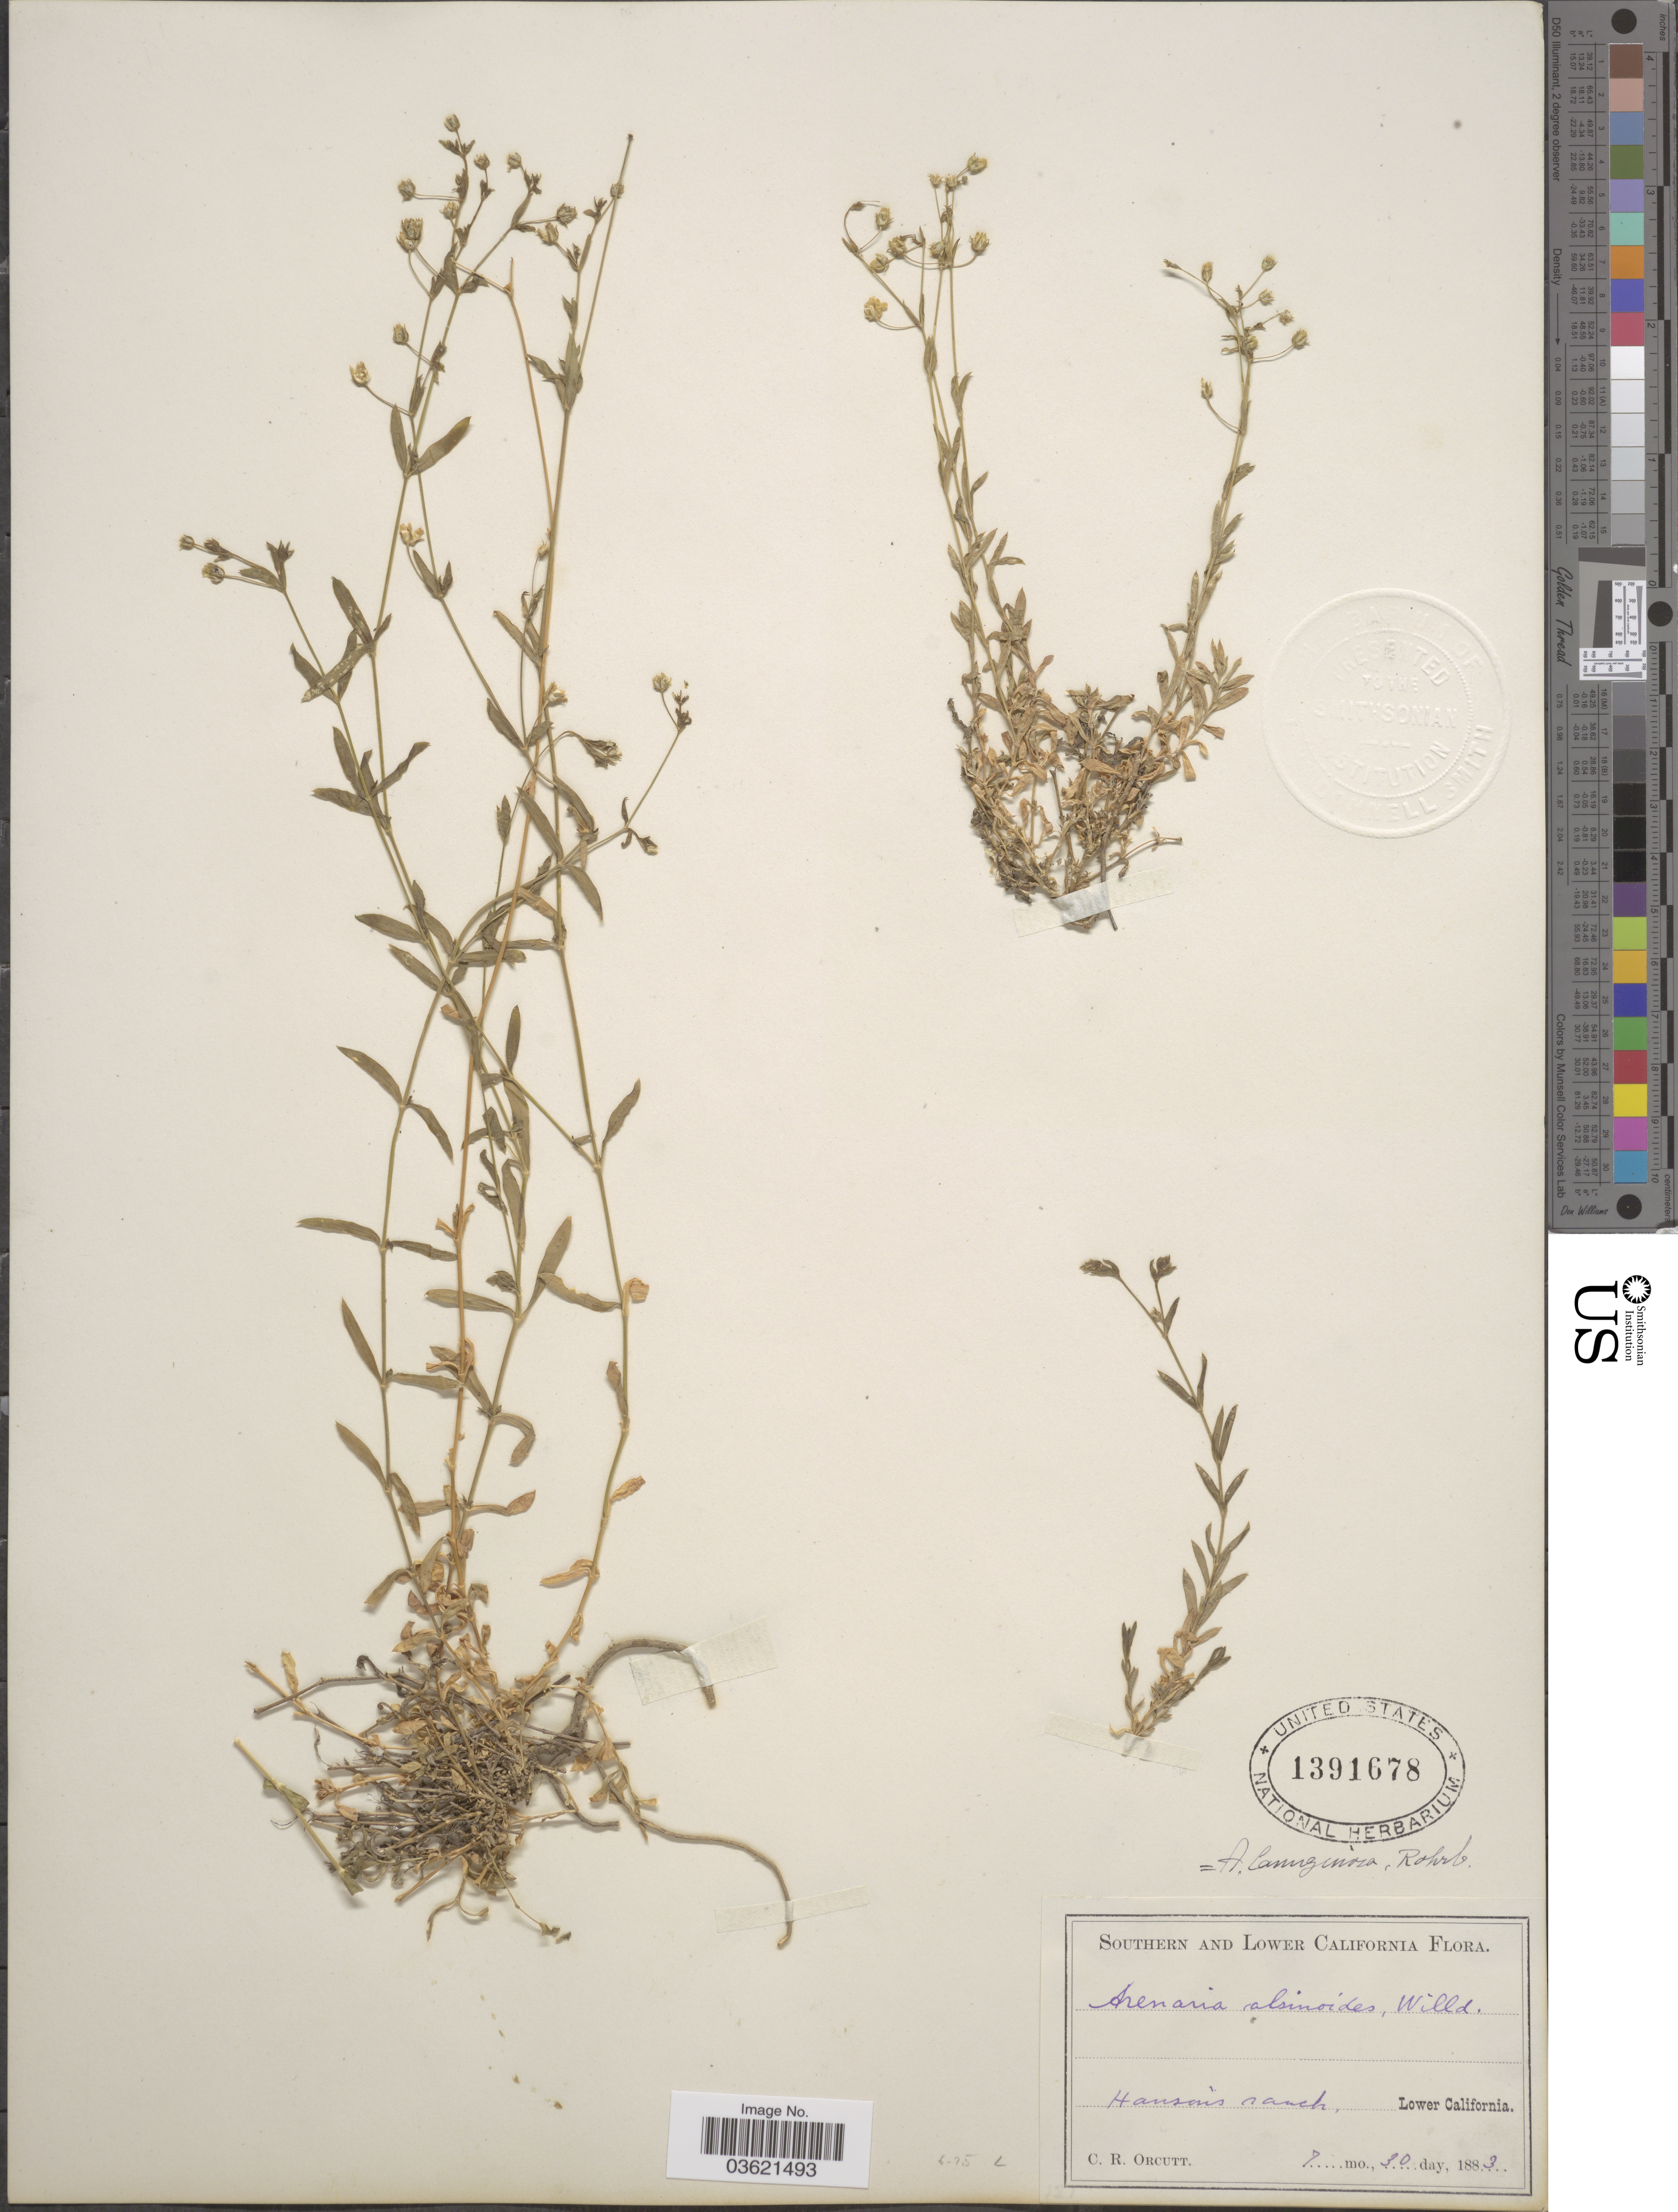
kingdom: Plantae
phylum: Tracheophyta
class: Magnoliopsida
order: Caryophyllales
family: Caryophyllaceae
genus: Arenaria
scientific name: Arenaria lanuginosa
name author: (Michx.) Rohrb.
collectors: C. R. Orcutt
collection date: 1883-07-30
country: Mexico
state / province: Baja California Norte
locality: Hanson's ranch, Lower California.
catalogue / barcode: US 1391678